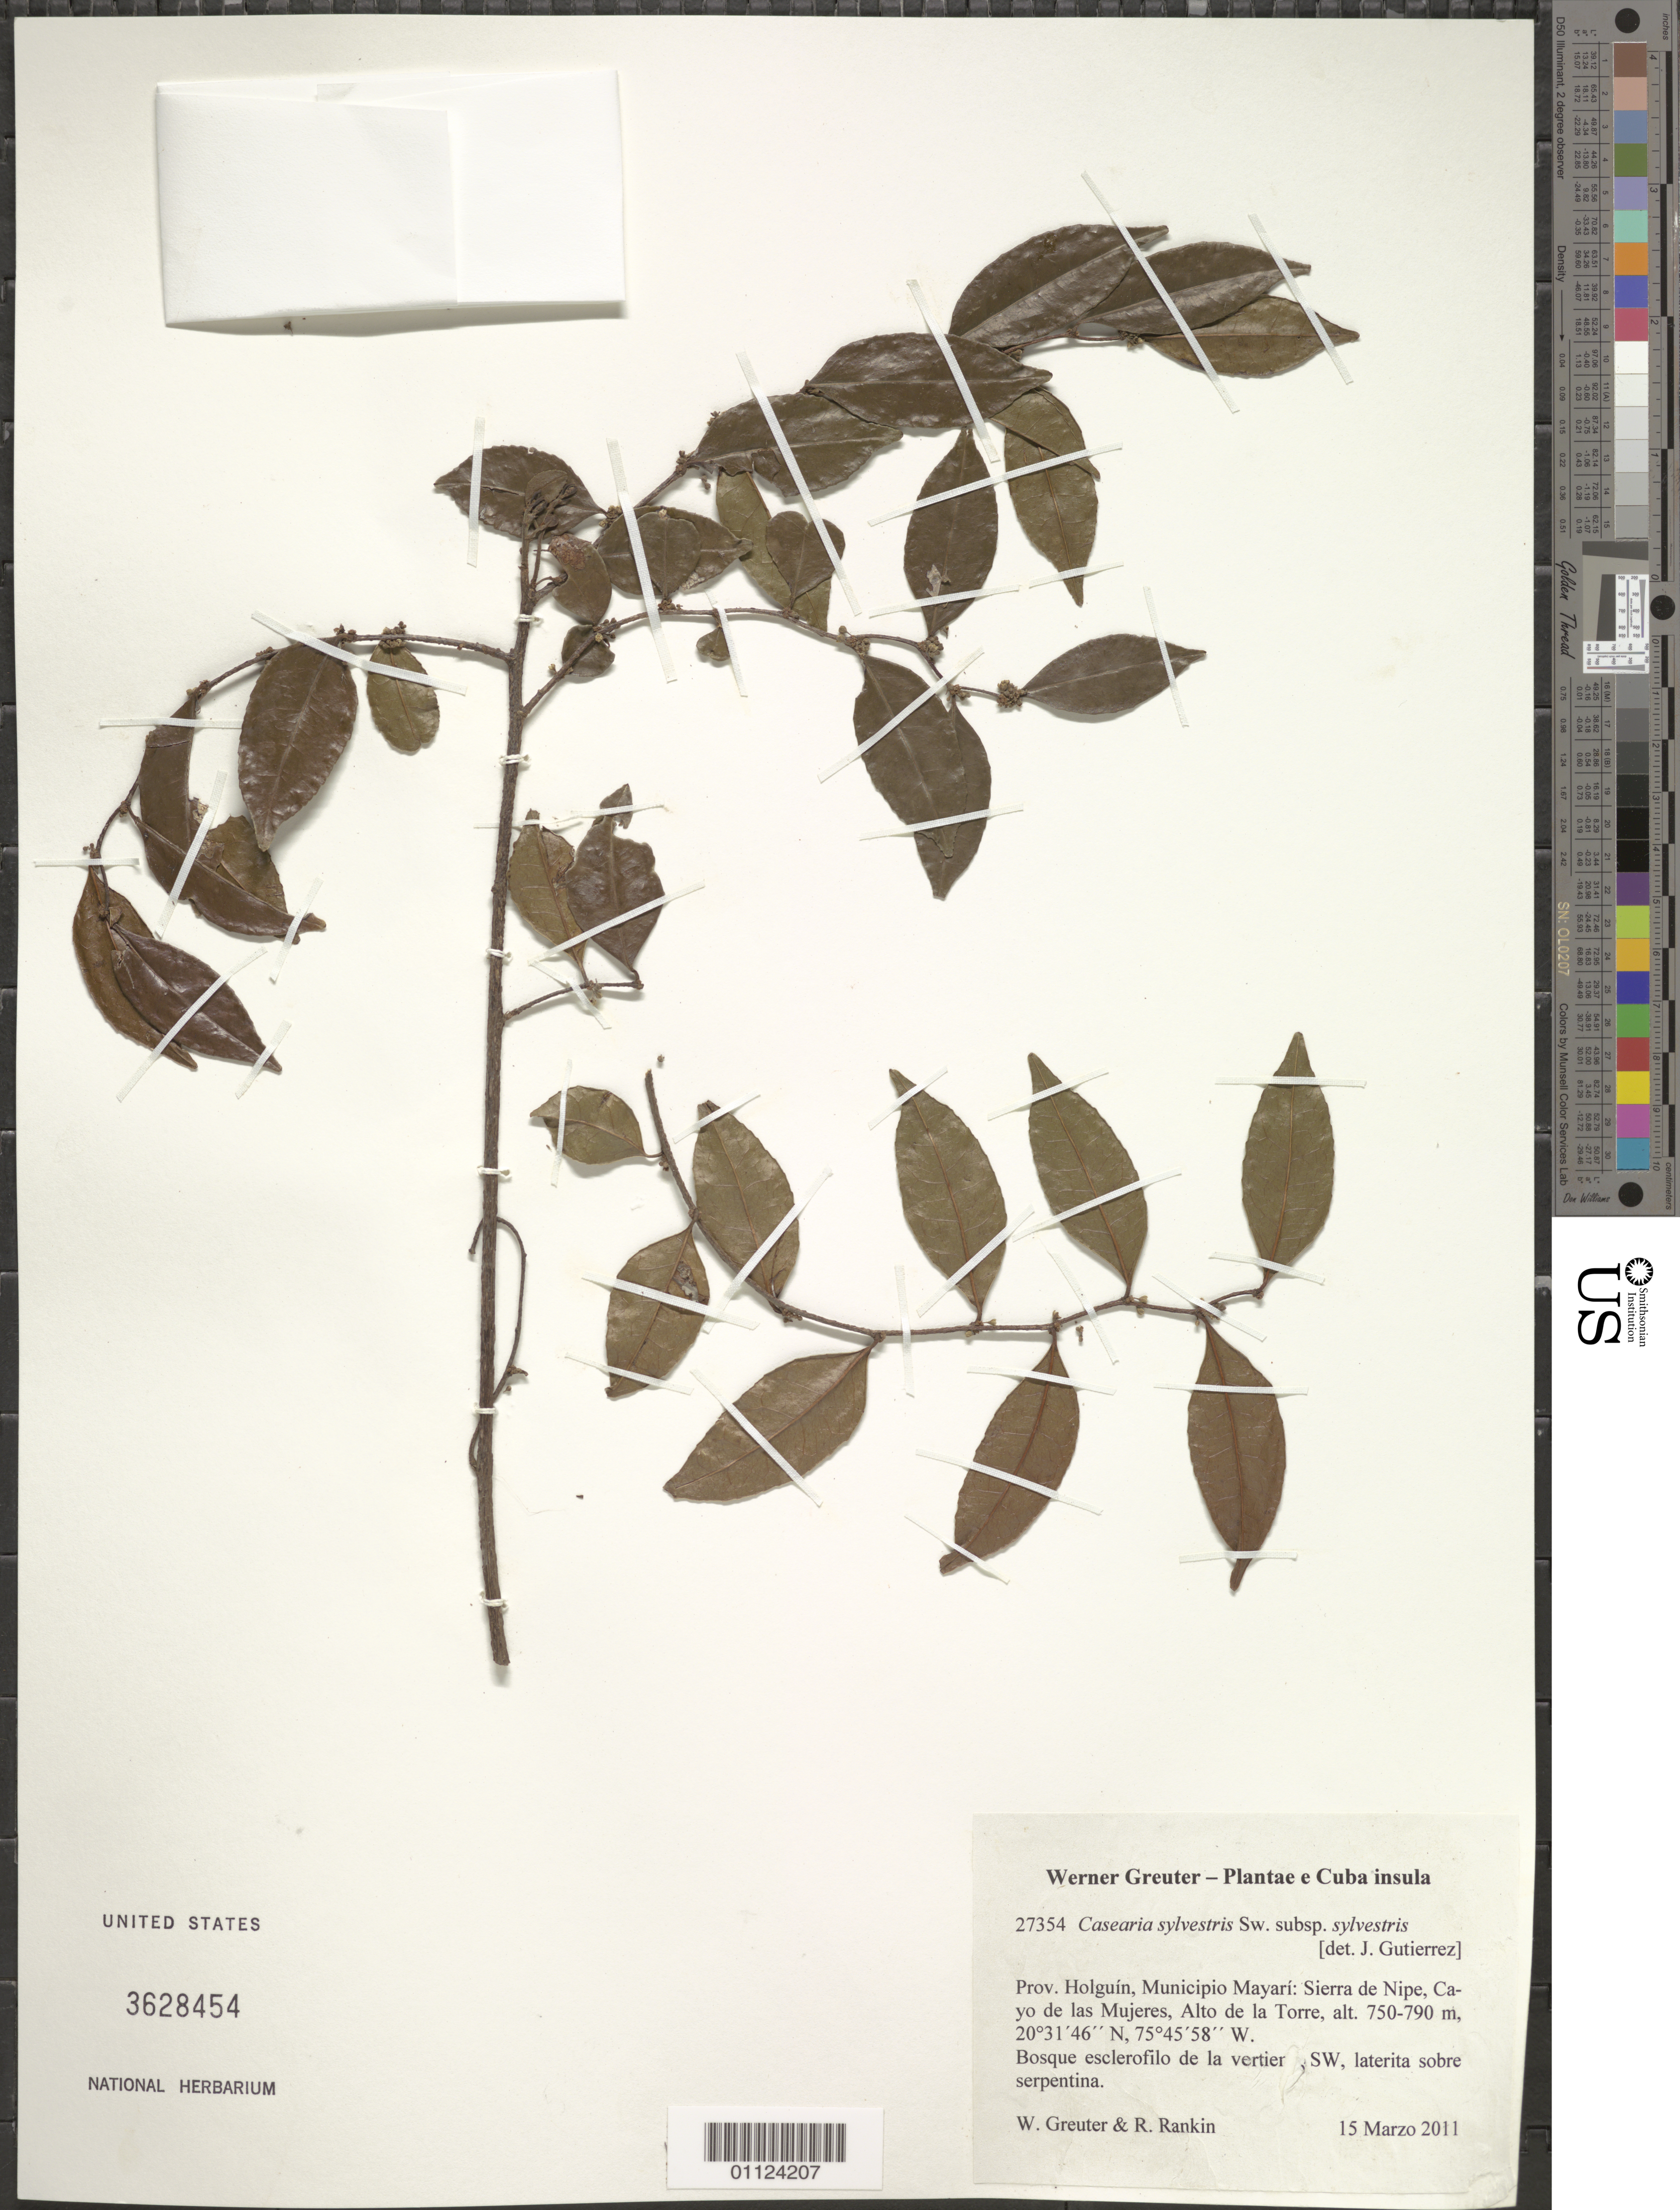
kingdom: Plantae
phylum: Tracheophyta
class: Magnoliopsida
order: Malpighiales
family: Salicaceae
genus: Casearia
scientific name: Casearia sylvestris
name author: Sw.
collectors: W. Greuter & R. Rankin Rodriguez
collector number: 27354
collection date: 2011-03-15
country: Cuba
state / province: Holguín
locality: Municipio Mayarí, Sierra de Nipe, Cayo de las Mujeres, Alto de la Torre.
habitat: Bosque esclerofilo de la vertiente SW, laterita sobre serpentina.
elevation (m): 750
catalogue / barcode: US 3628454